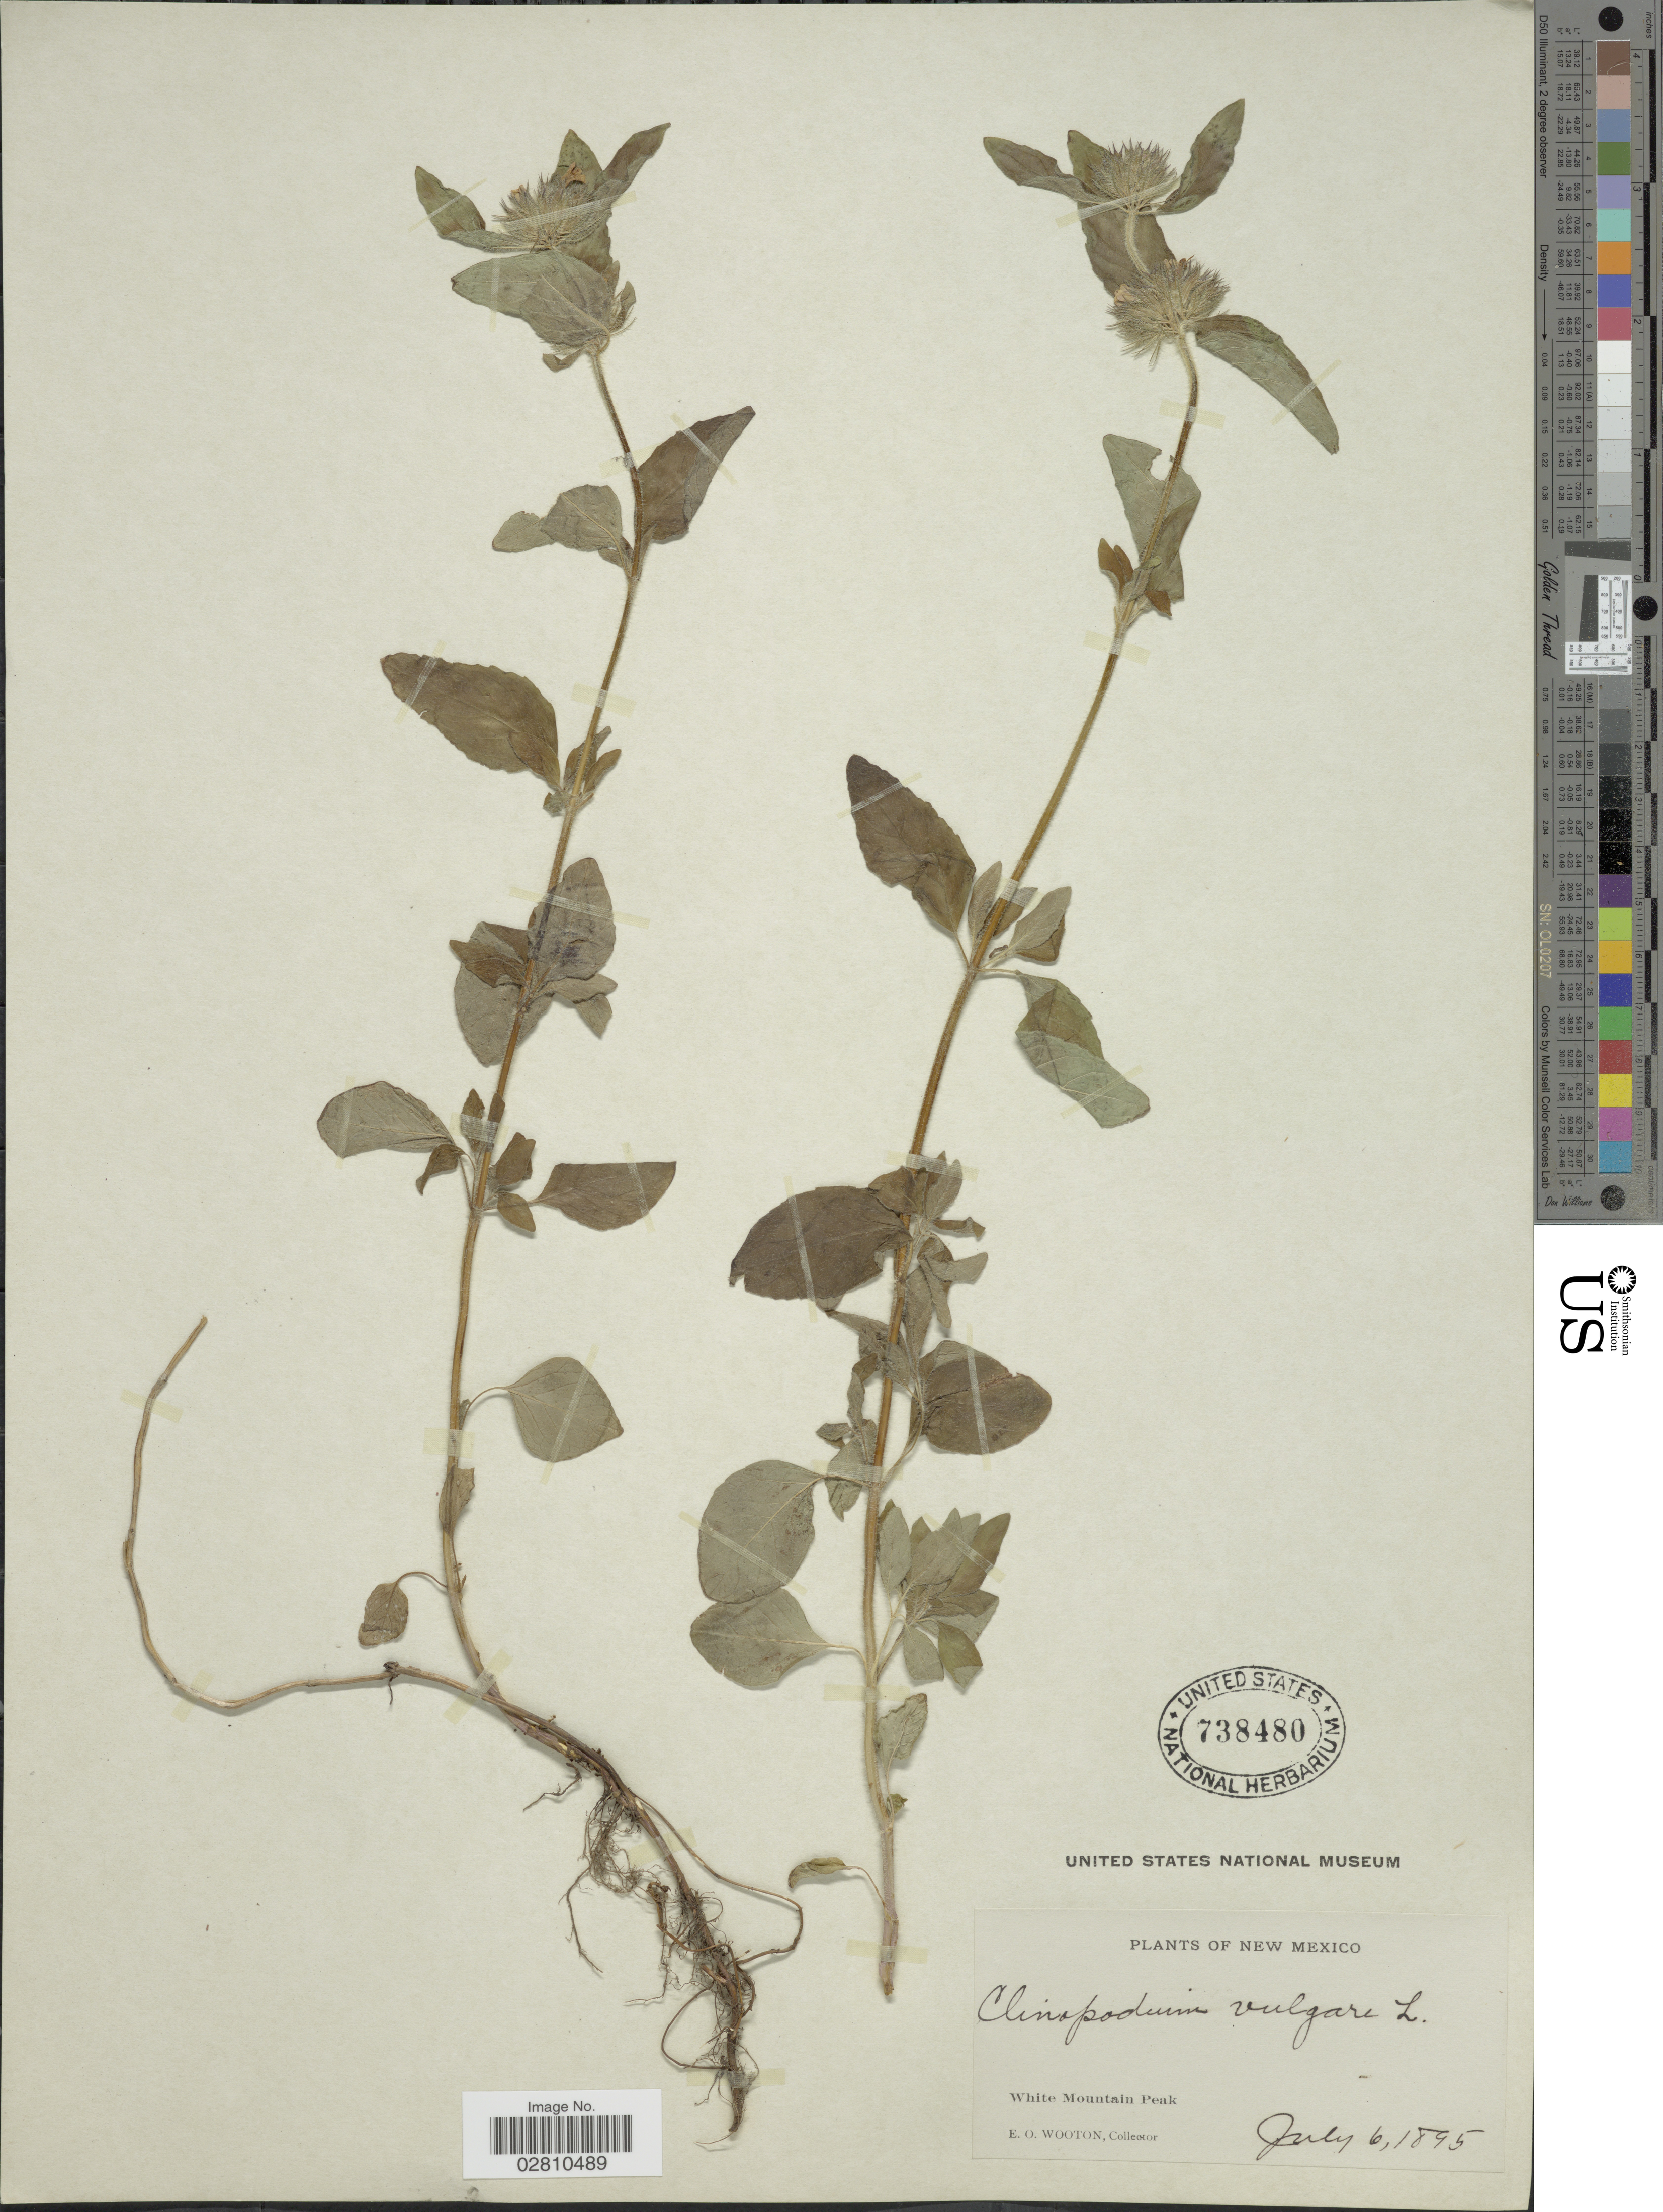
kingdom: Plantae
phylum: Tracheophyta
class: Magnoliopsida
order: Lamiales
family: Lamiaceae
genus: Clinopodium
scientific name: Clinopodium vulgare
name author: L.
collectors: E. O. Wooton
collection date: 1895-07-06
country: United States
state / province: New Mexico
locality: White Mountain Peak.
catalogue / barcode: US 738480